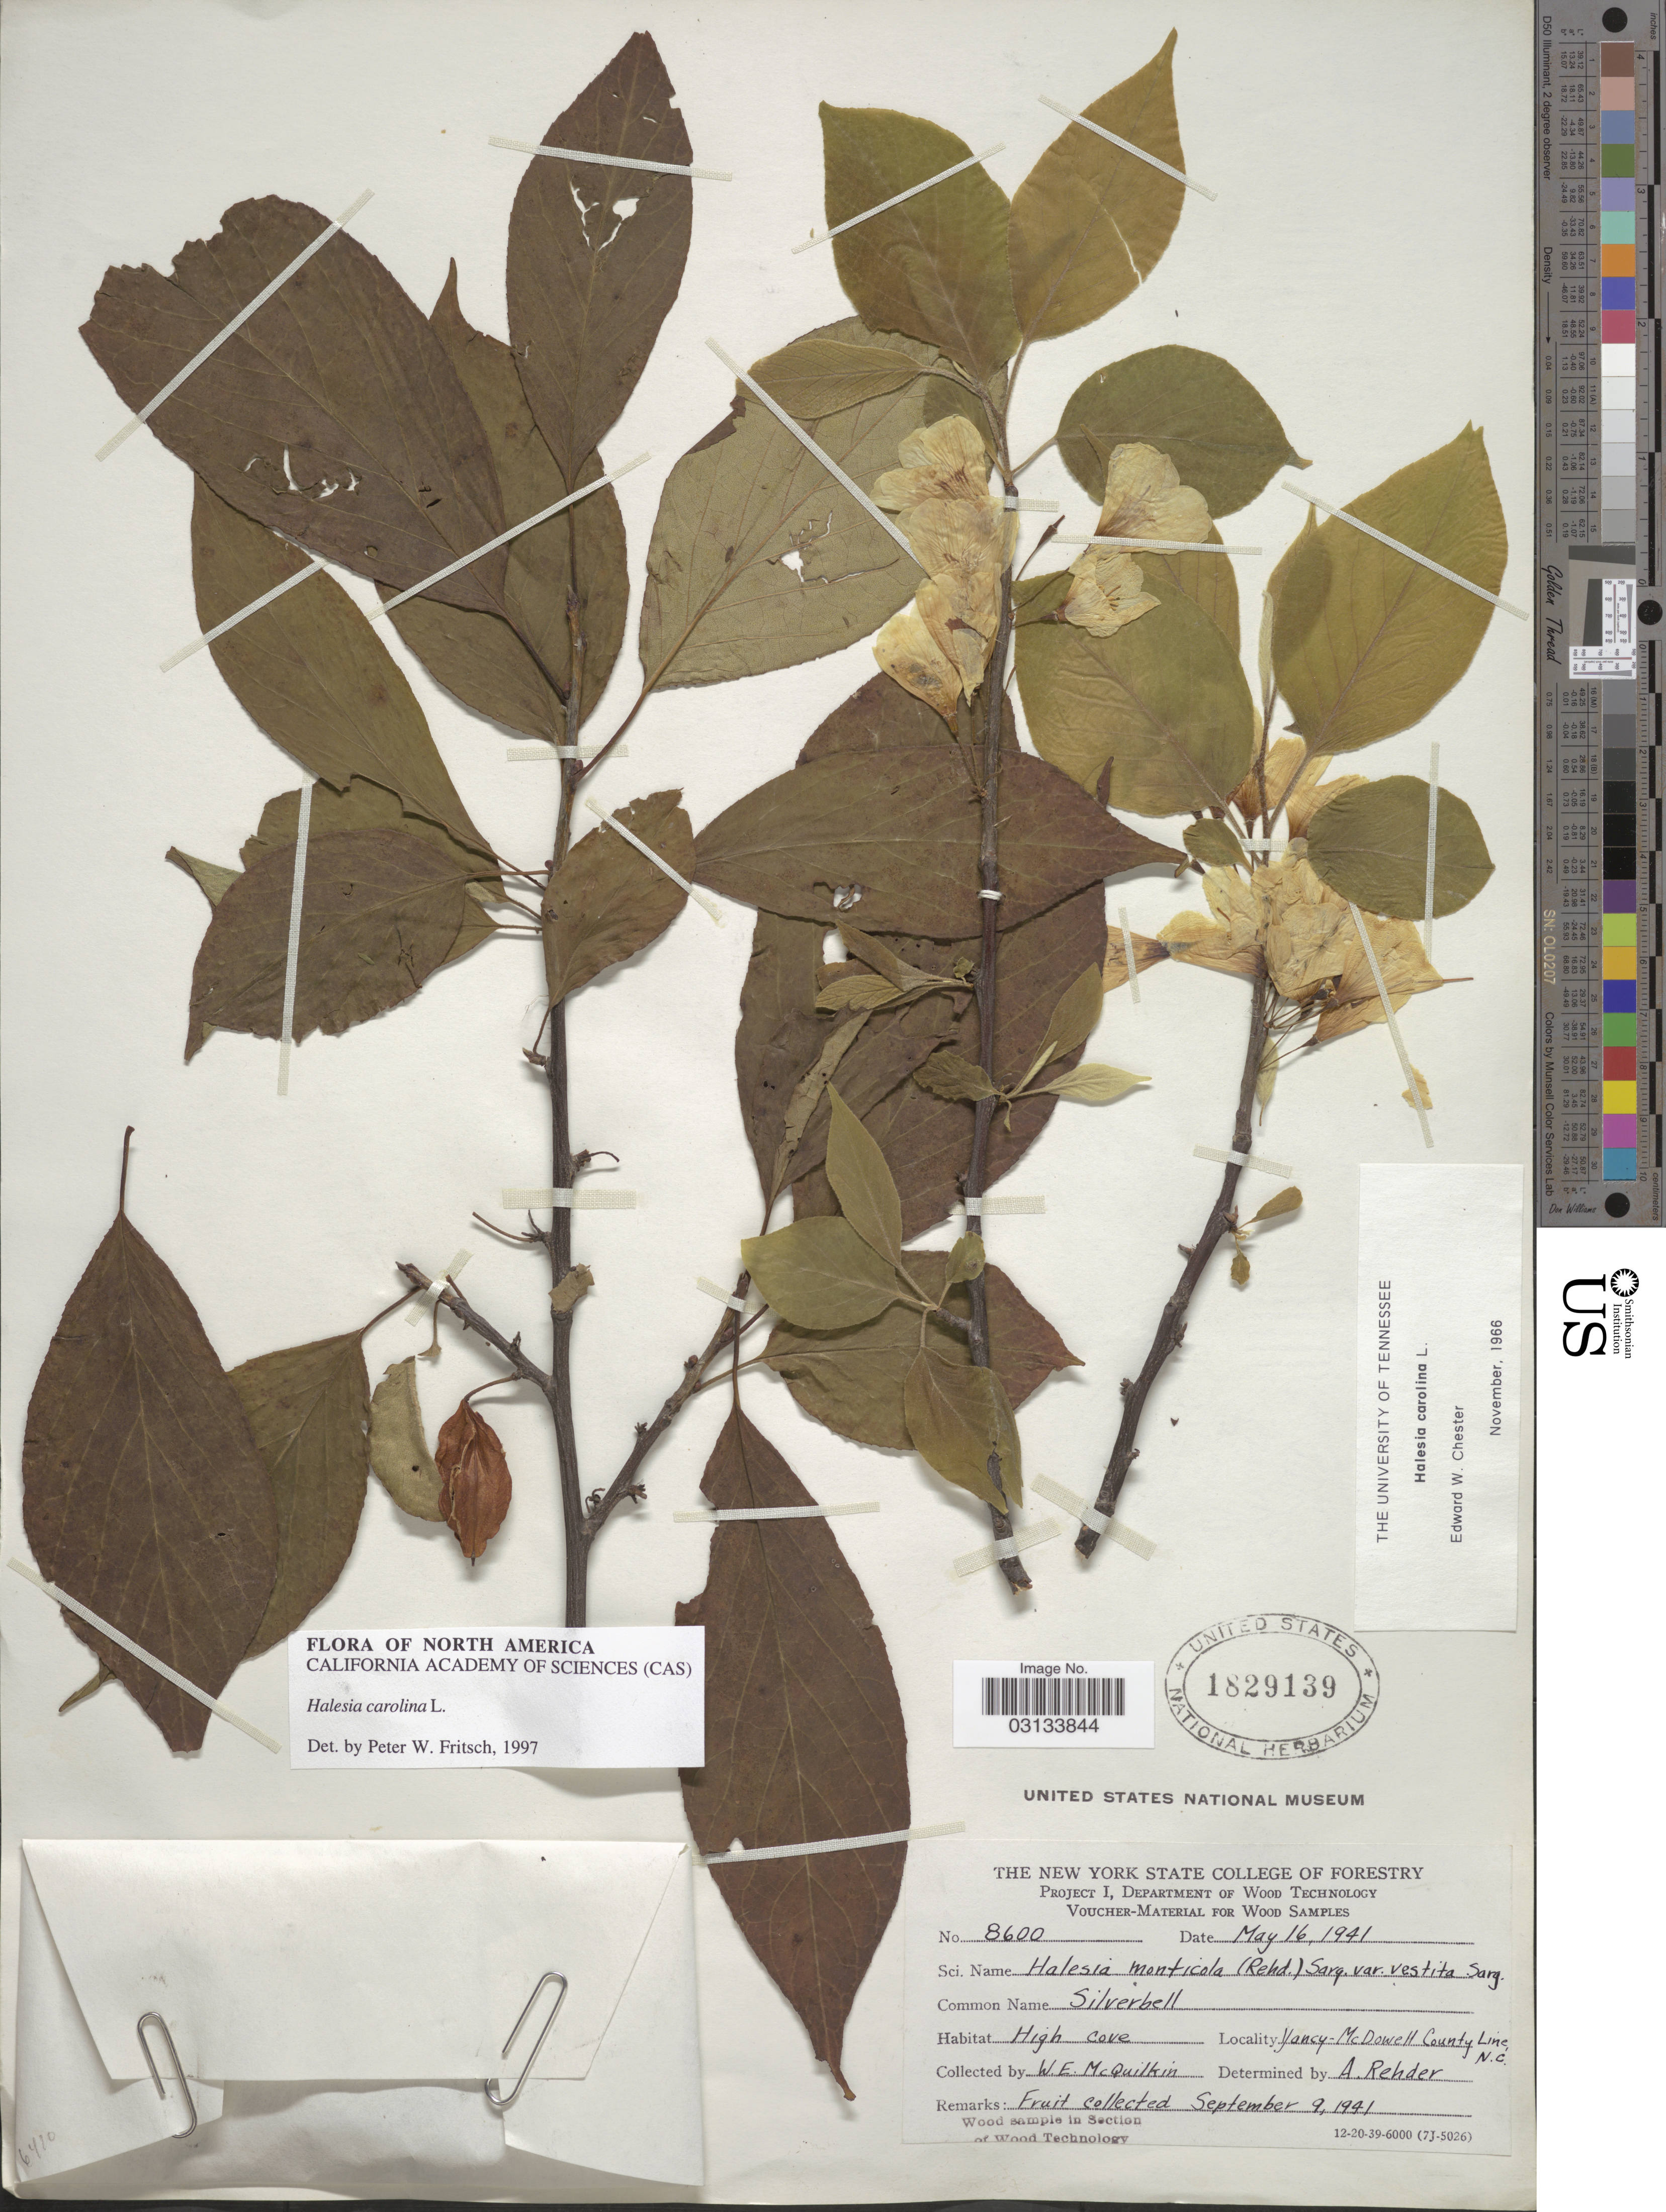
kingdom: Plantae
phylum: Tracheophyta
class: Magnoliopsida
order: Ericales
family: Styracaceae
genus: Halesia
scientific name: Halesia carolina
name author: L.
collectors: W. McQuilkin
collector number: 8600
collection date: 1941-05-16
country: United States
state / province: North Carolina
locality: Yancy-McDowell County Line, N. C.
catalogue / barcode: US 1829139